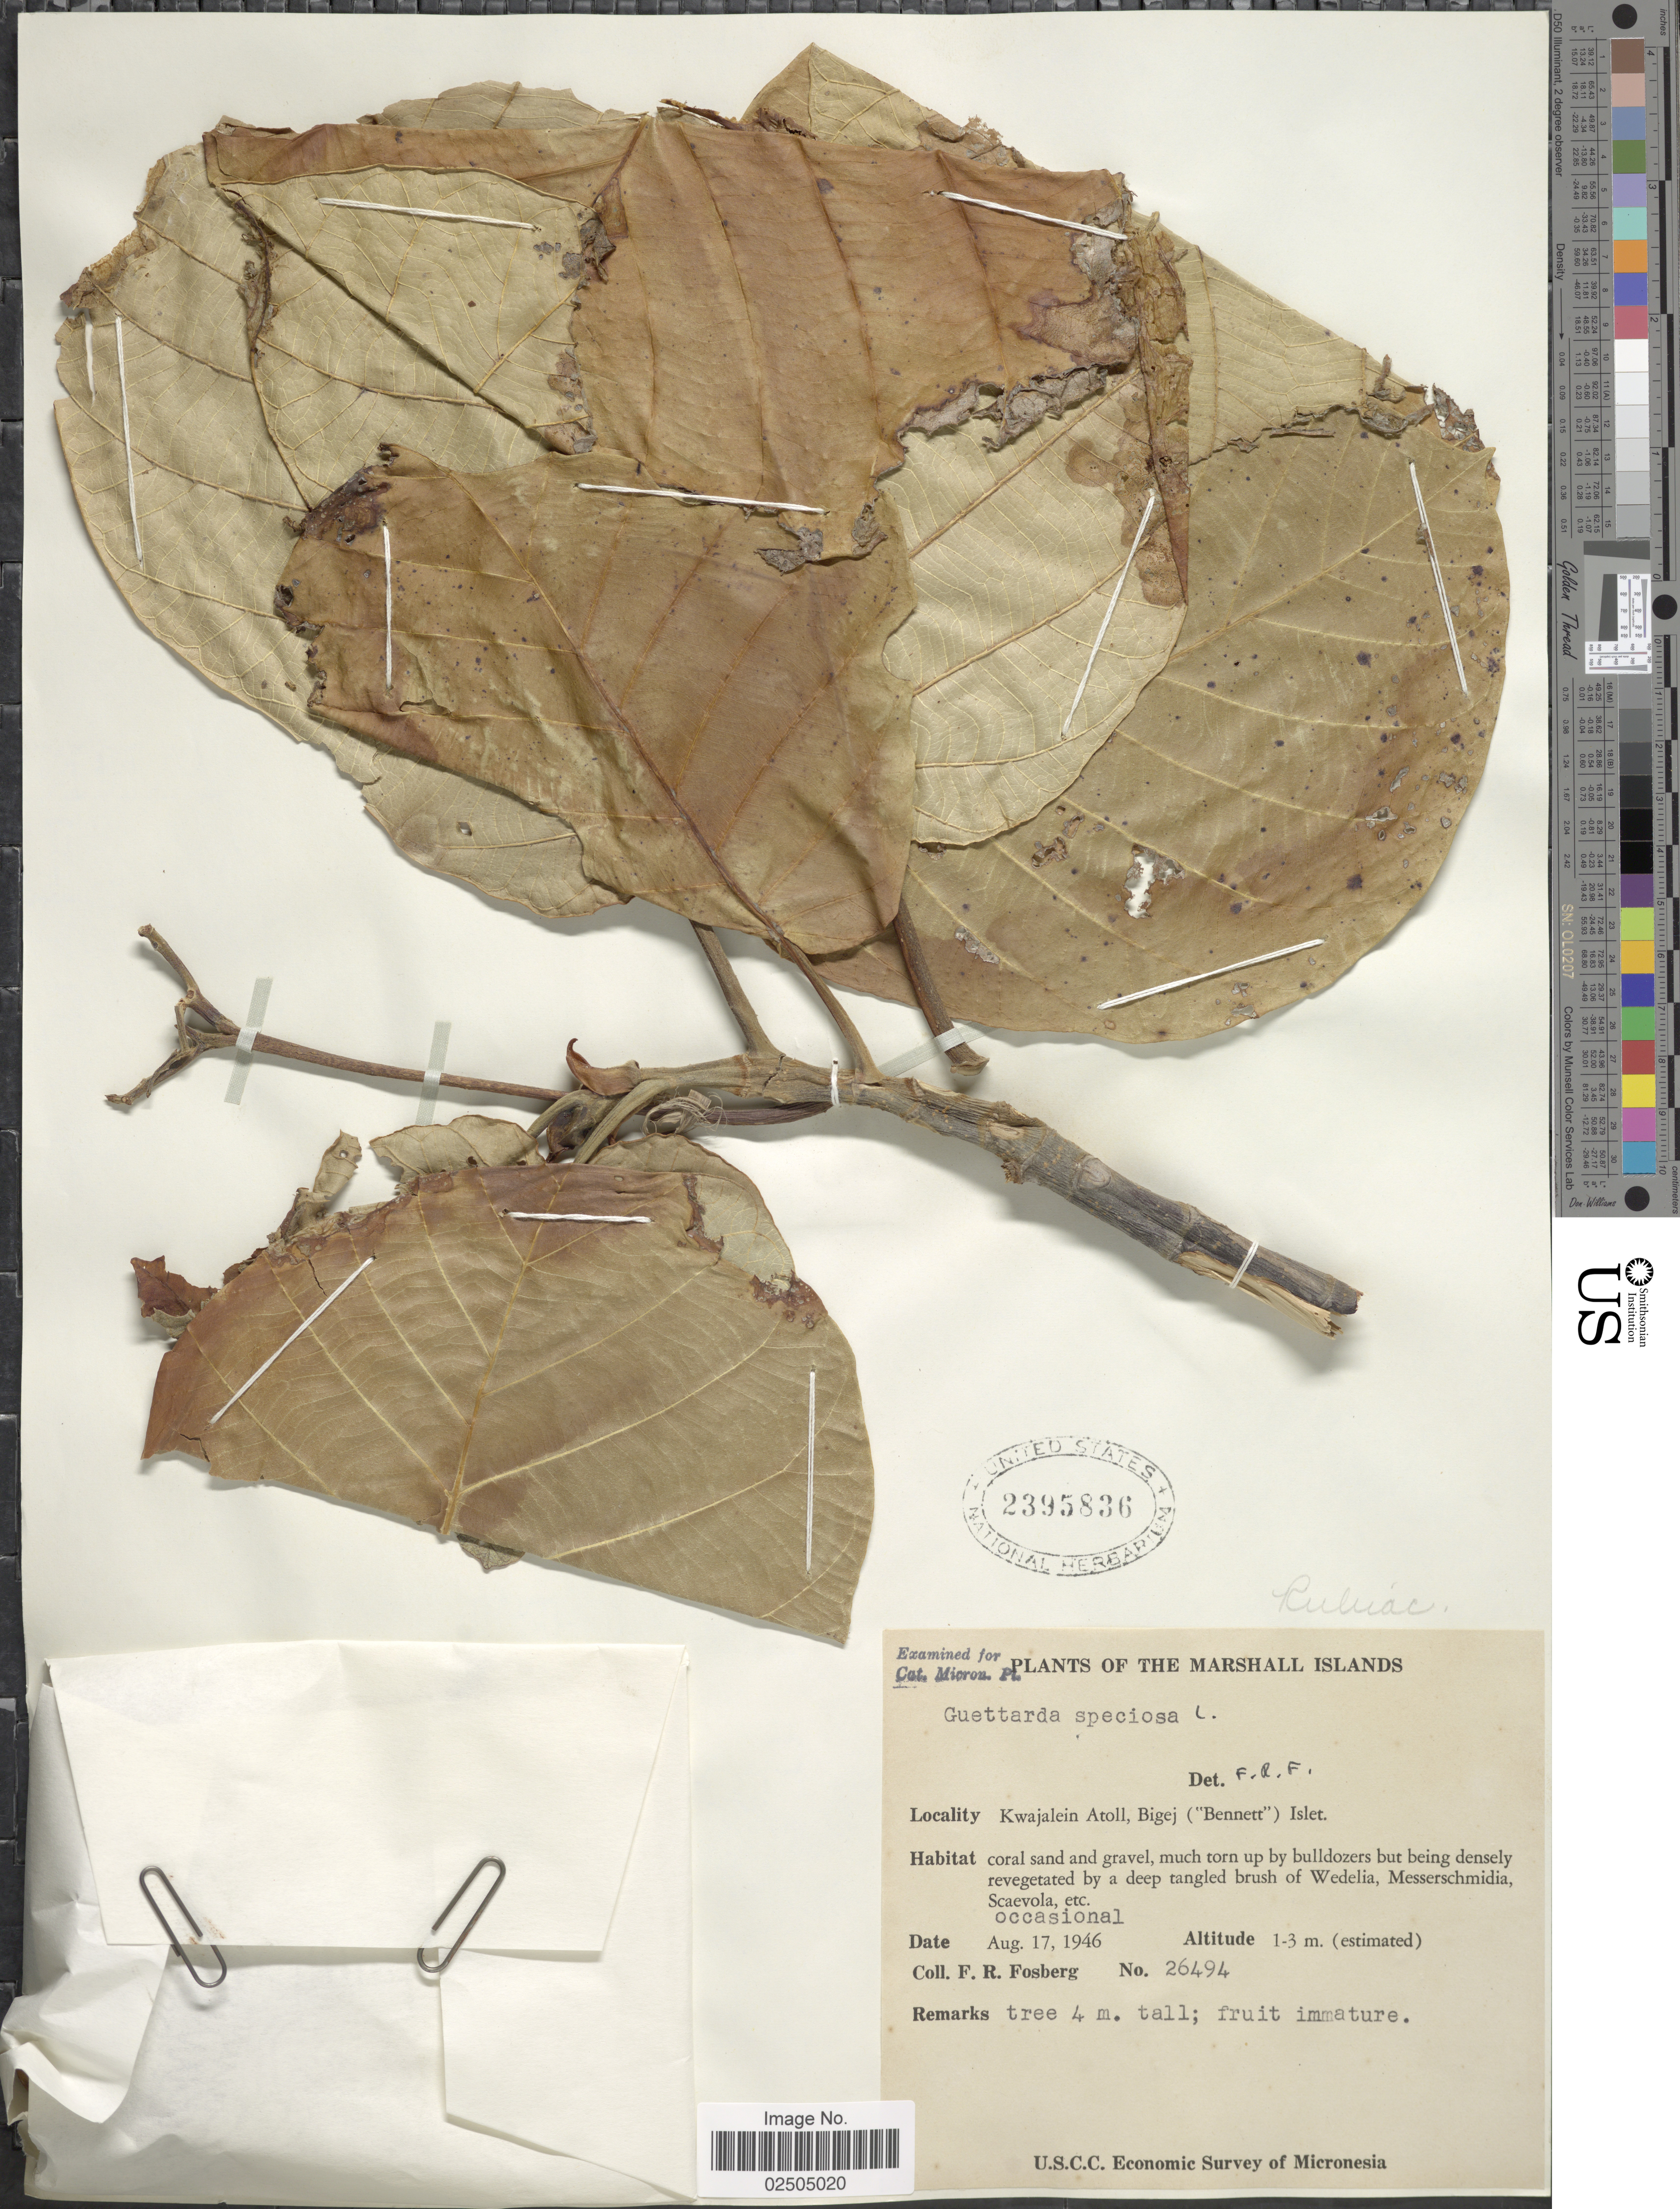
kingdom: Plantae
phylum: Tracheophyta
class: Magnoliopsida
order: Gentianales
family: Rubiaceae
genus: Guettarda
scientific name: Guettarda speciosa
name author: L.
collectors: F. R. Fosberg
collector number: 26494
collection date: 1946-08-17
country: Marshall Islands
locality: The Marshall Islands, Kwajalein Atoll, Bigej (Bennett) Islet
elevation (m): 1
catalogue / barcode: US 2395836